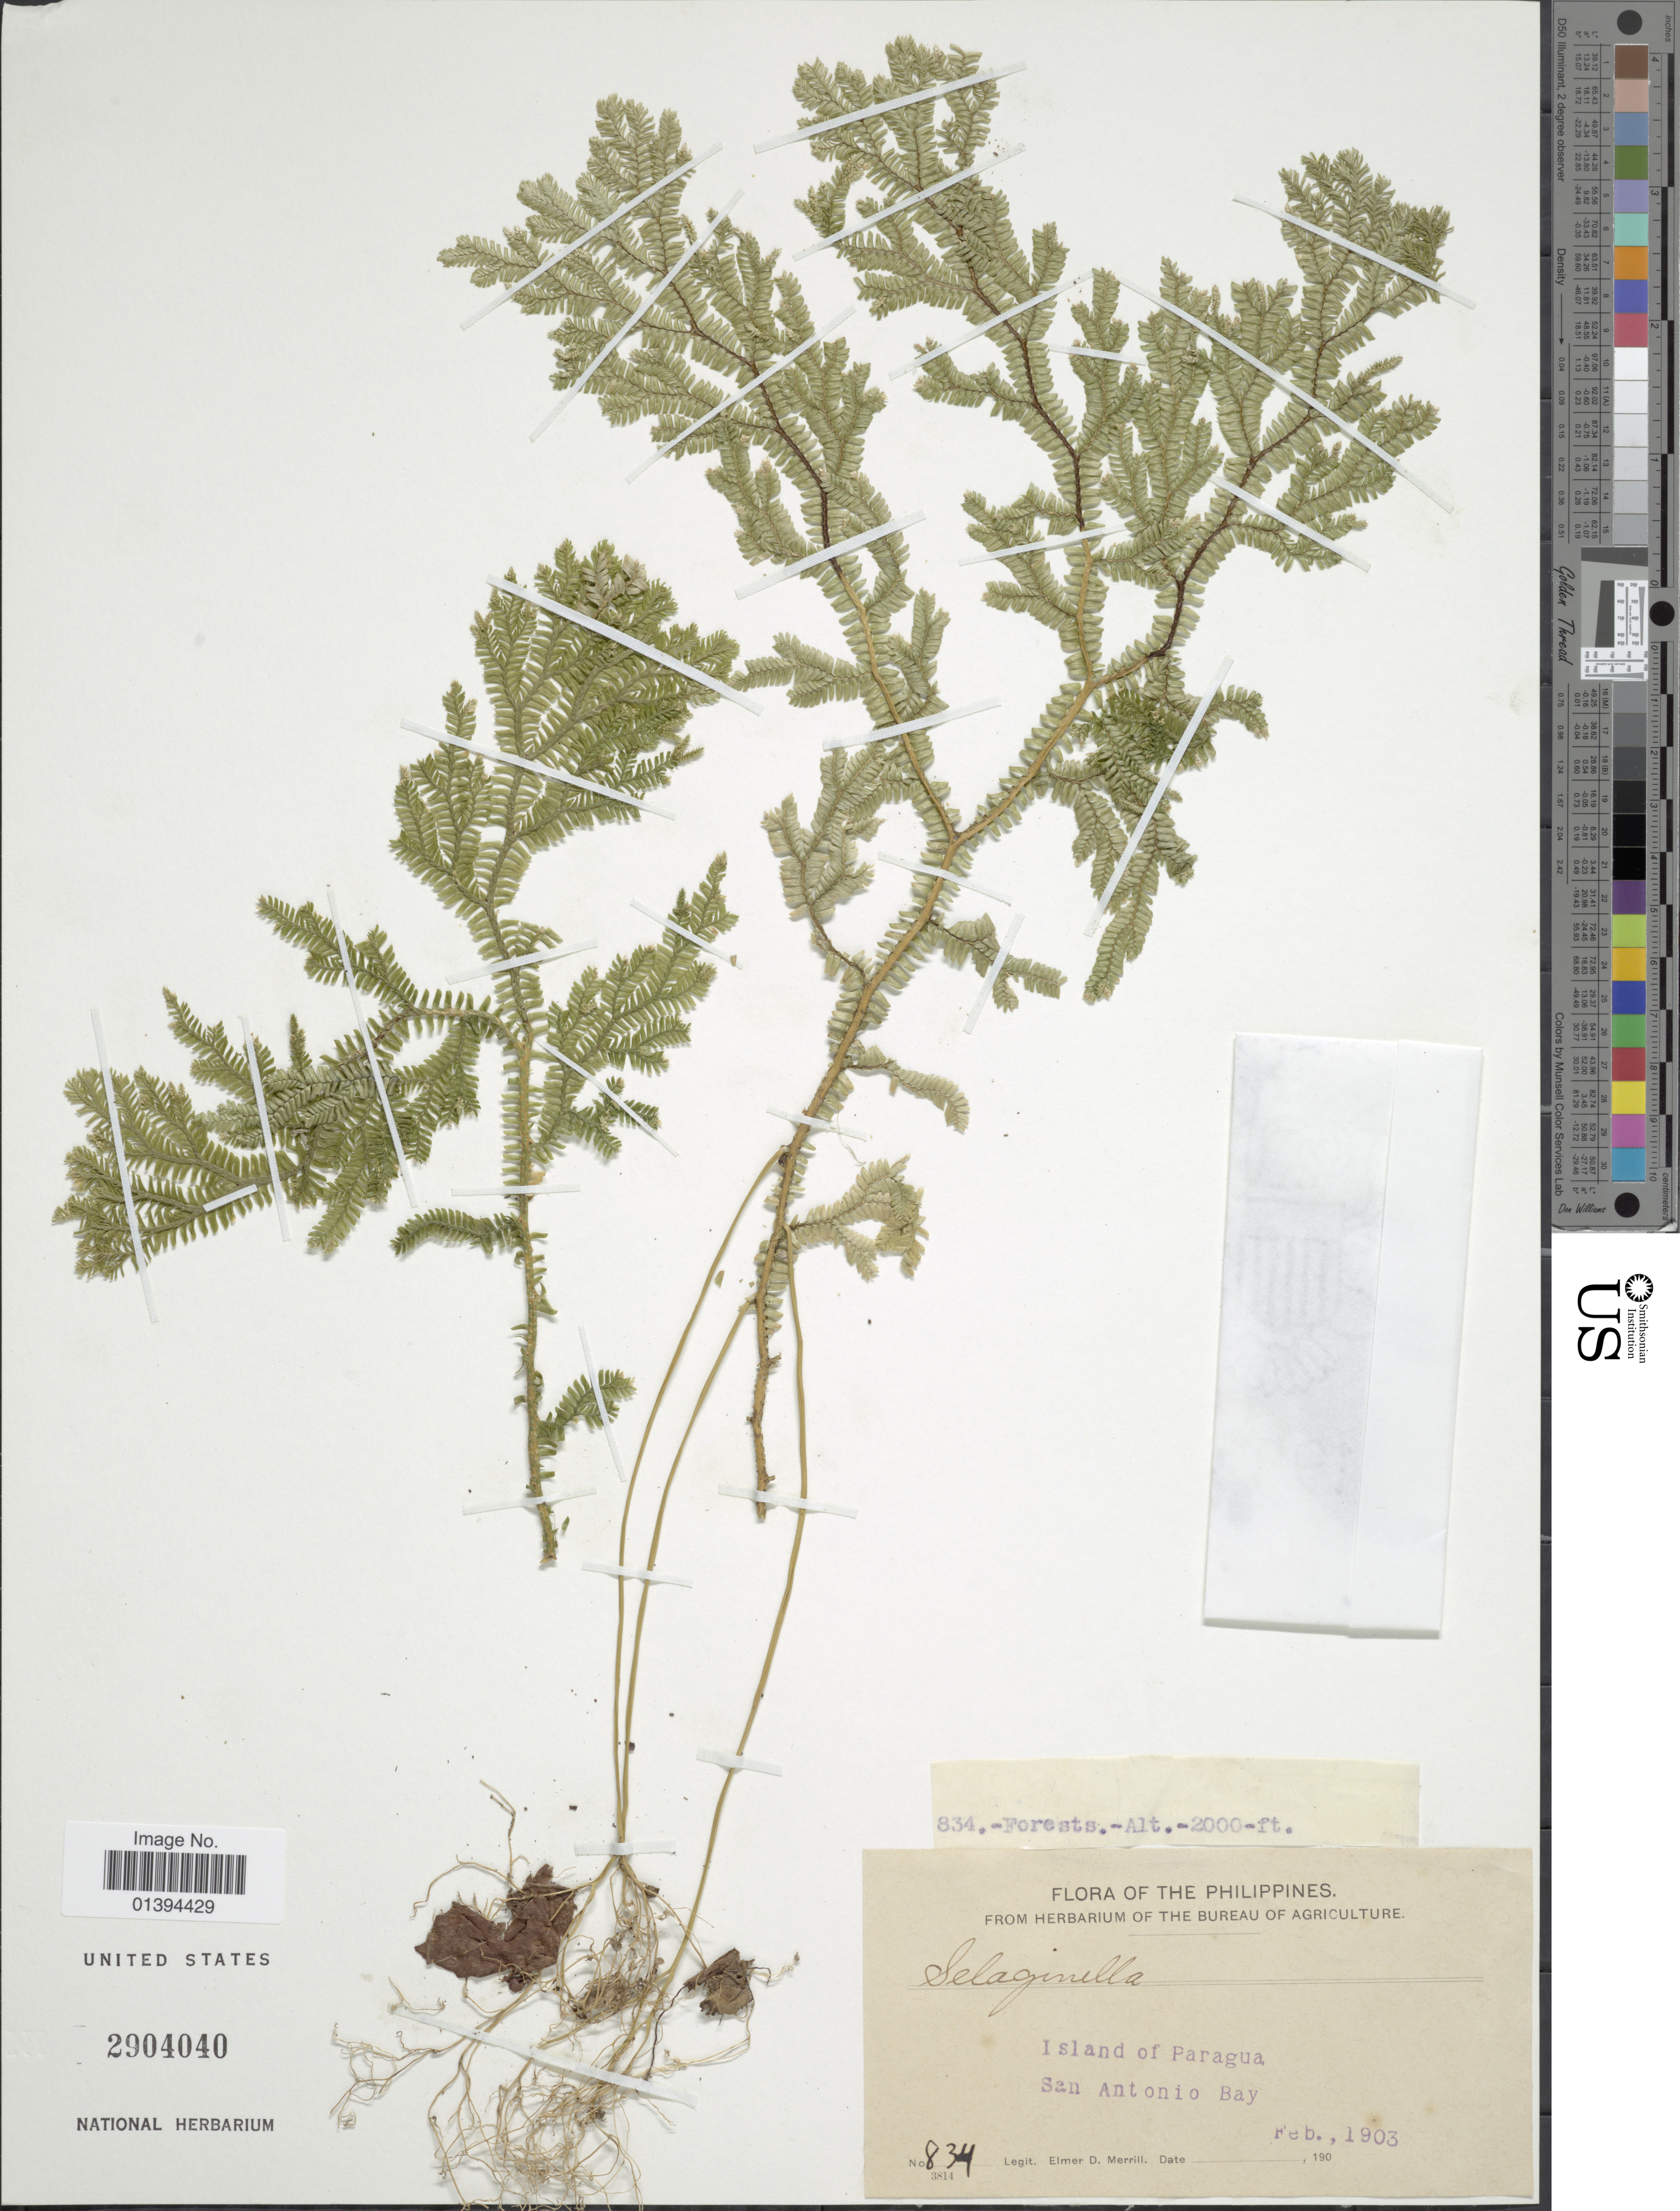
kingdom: Plantae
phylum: Tracheophyta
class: Lycopodiopsida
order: Selaginellales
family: Selaginellaceae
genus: Selaginella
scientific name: Selaginella sp.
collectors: E. D. Merrill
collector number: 834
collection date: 1903-02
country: Philippines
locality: Island of Paragua, San Antonio Bay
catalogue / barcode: US 2904040